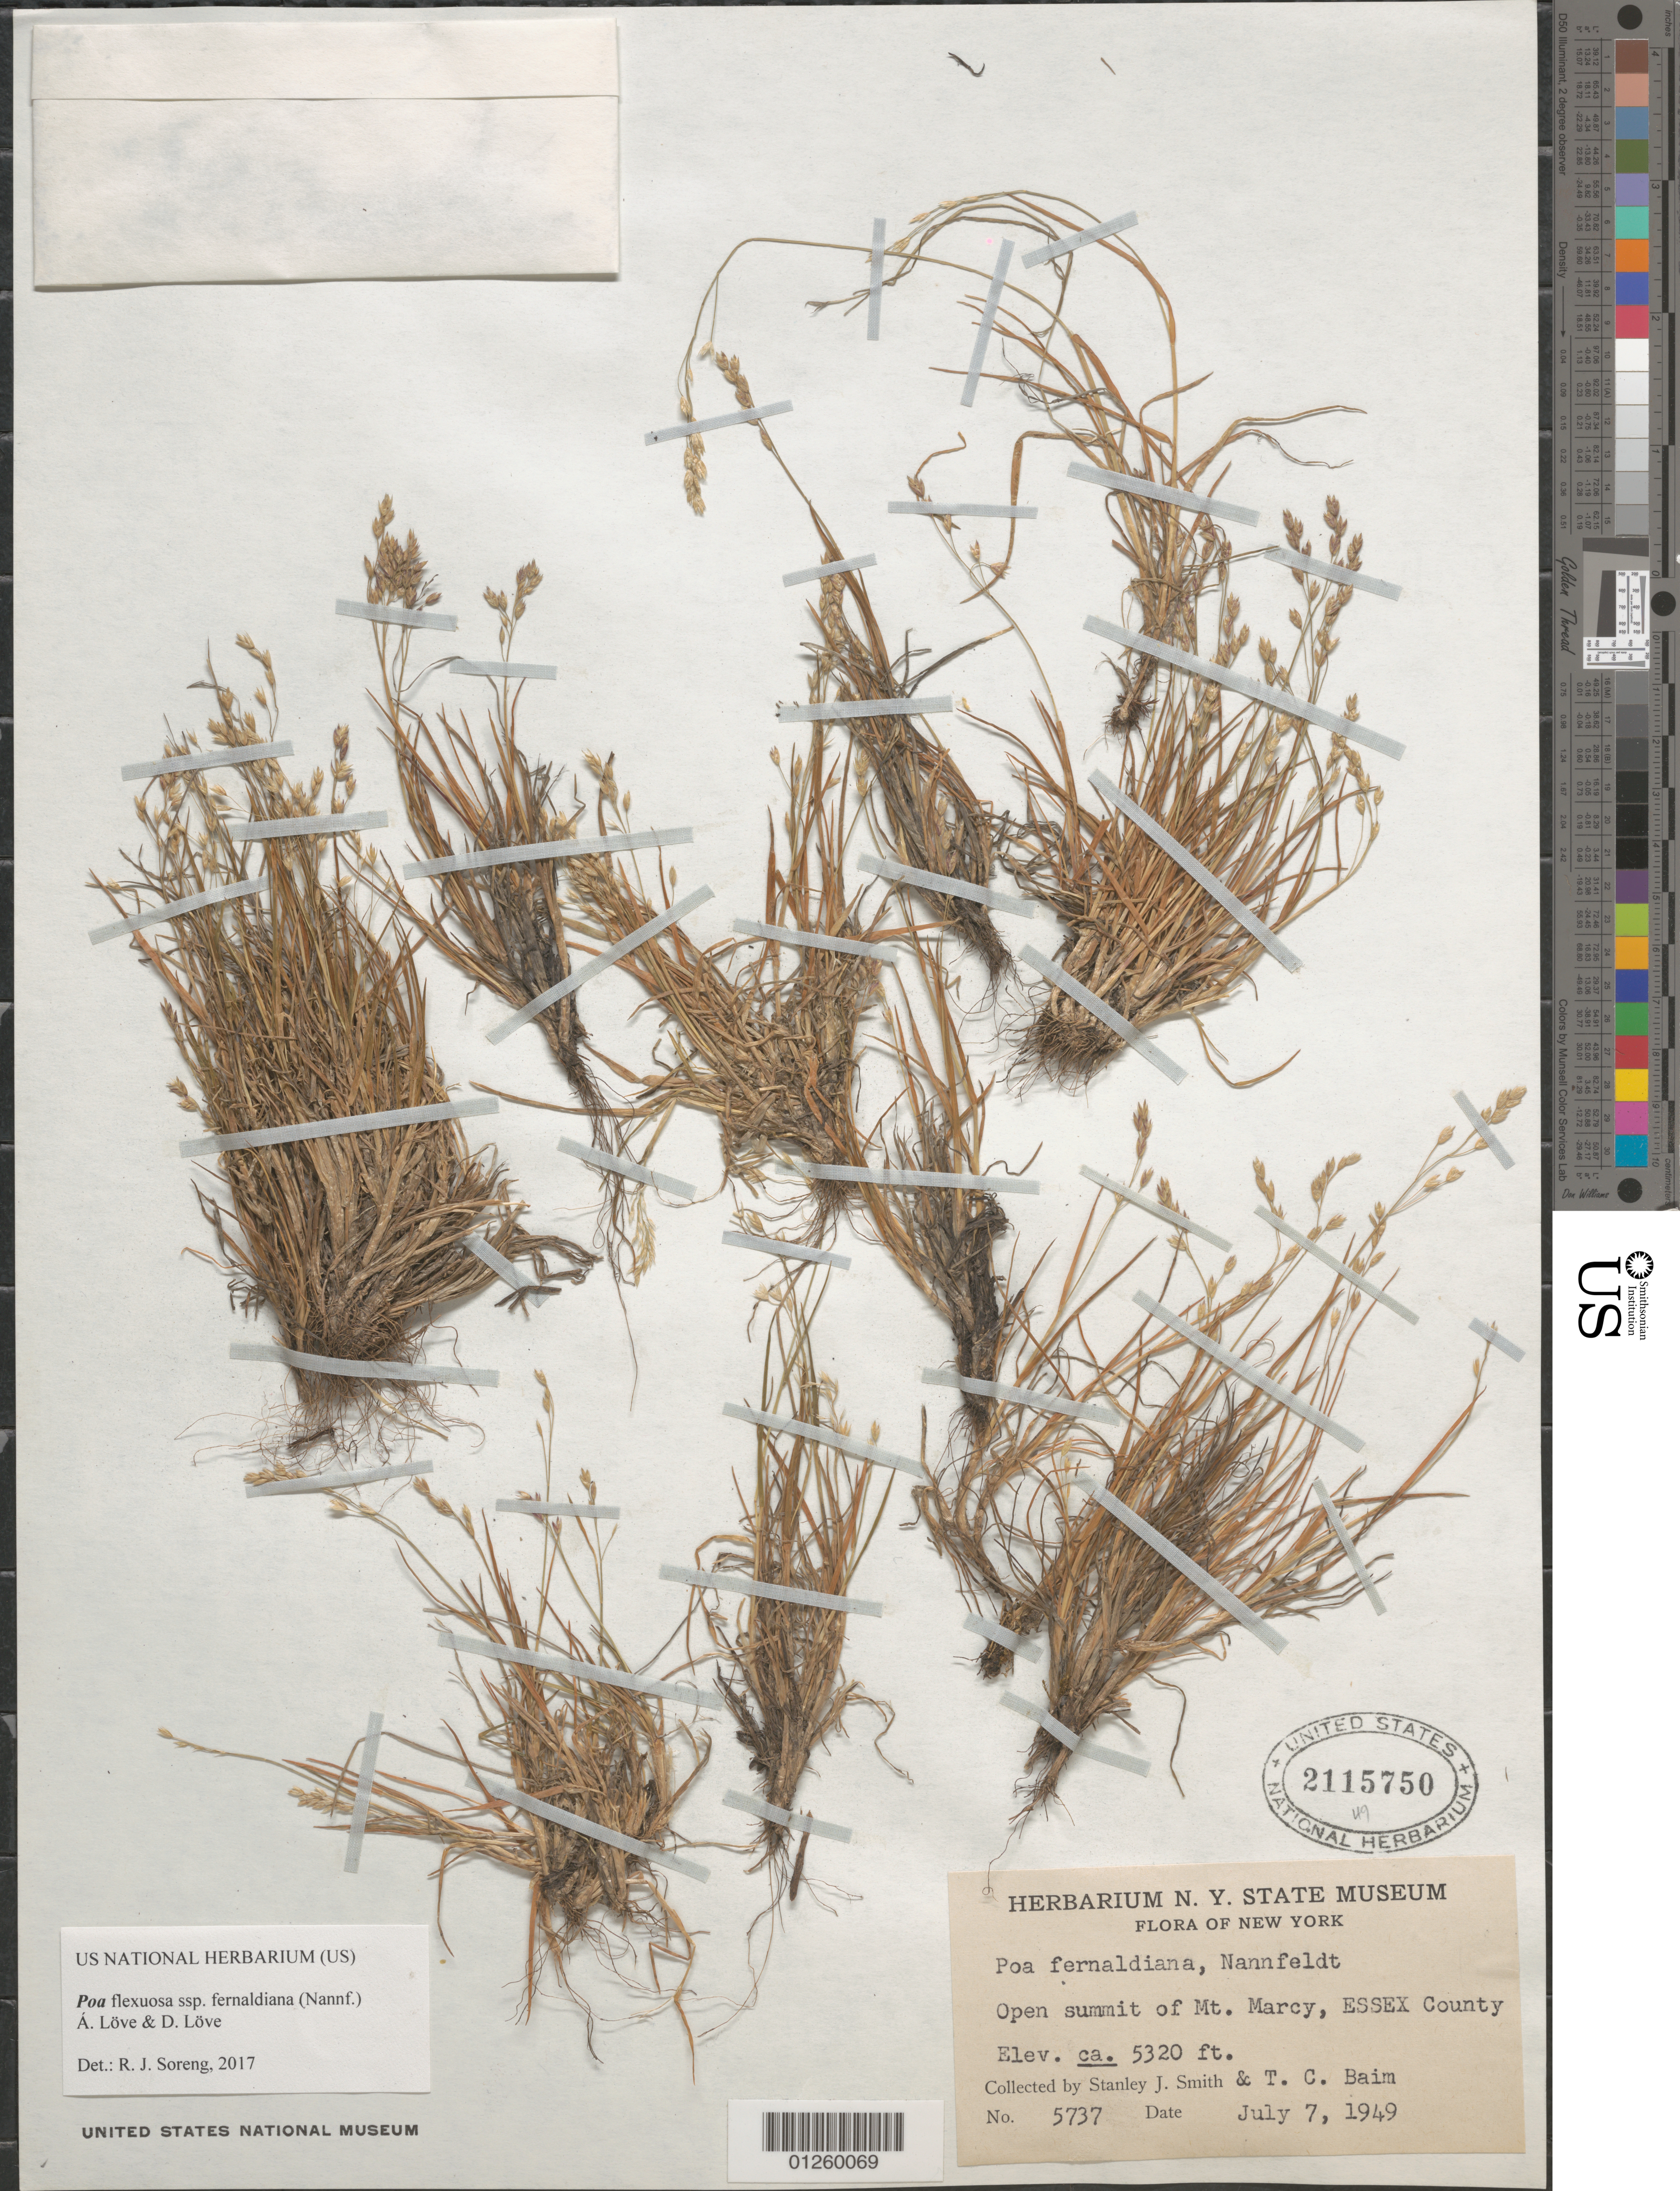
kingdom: Plantae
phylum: Tracheophyta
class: Liliopsida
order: Poales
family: Poaceae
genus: Poa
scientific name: Poa flexuosa Sm. subsp. fernaldiana (Nannf.) Á. Löve & D. Löve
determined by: Soreng, Robert J., Research Associate (BOT), Smithsonian Institution - National Museum of Natural History (UNITED STATES)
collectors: S. Smith & T. Baim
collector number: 5737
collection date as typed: July 7, 1949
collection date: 1949-07-07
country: United States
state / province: New York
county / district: Essex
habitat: Open summit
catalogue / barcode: US 2115750